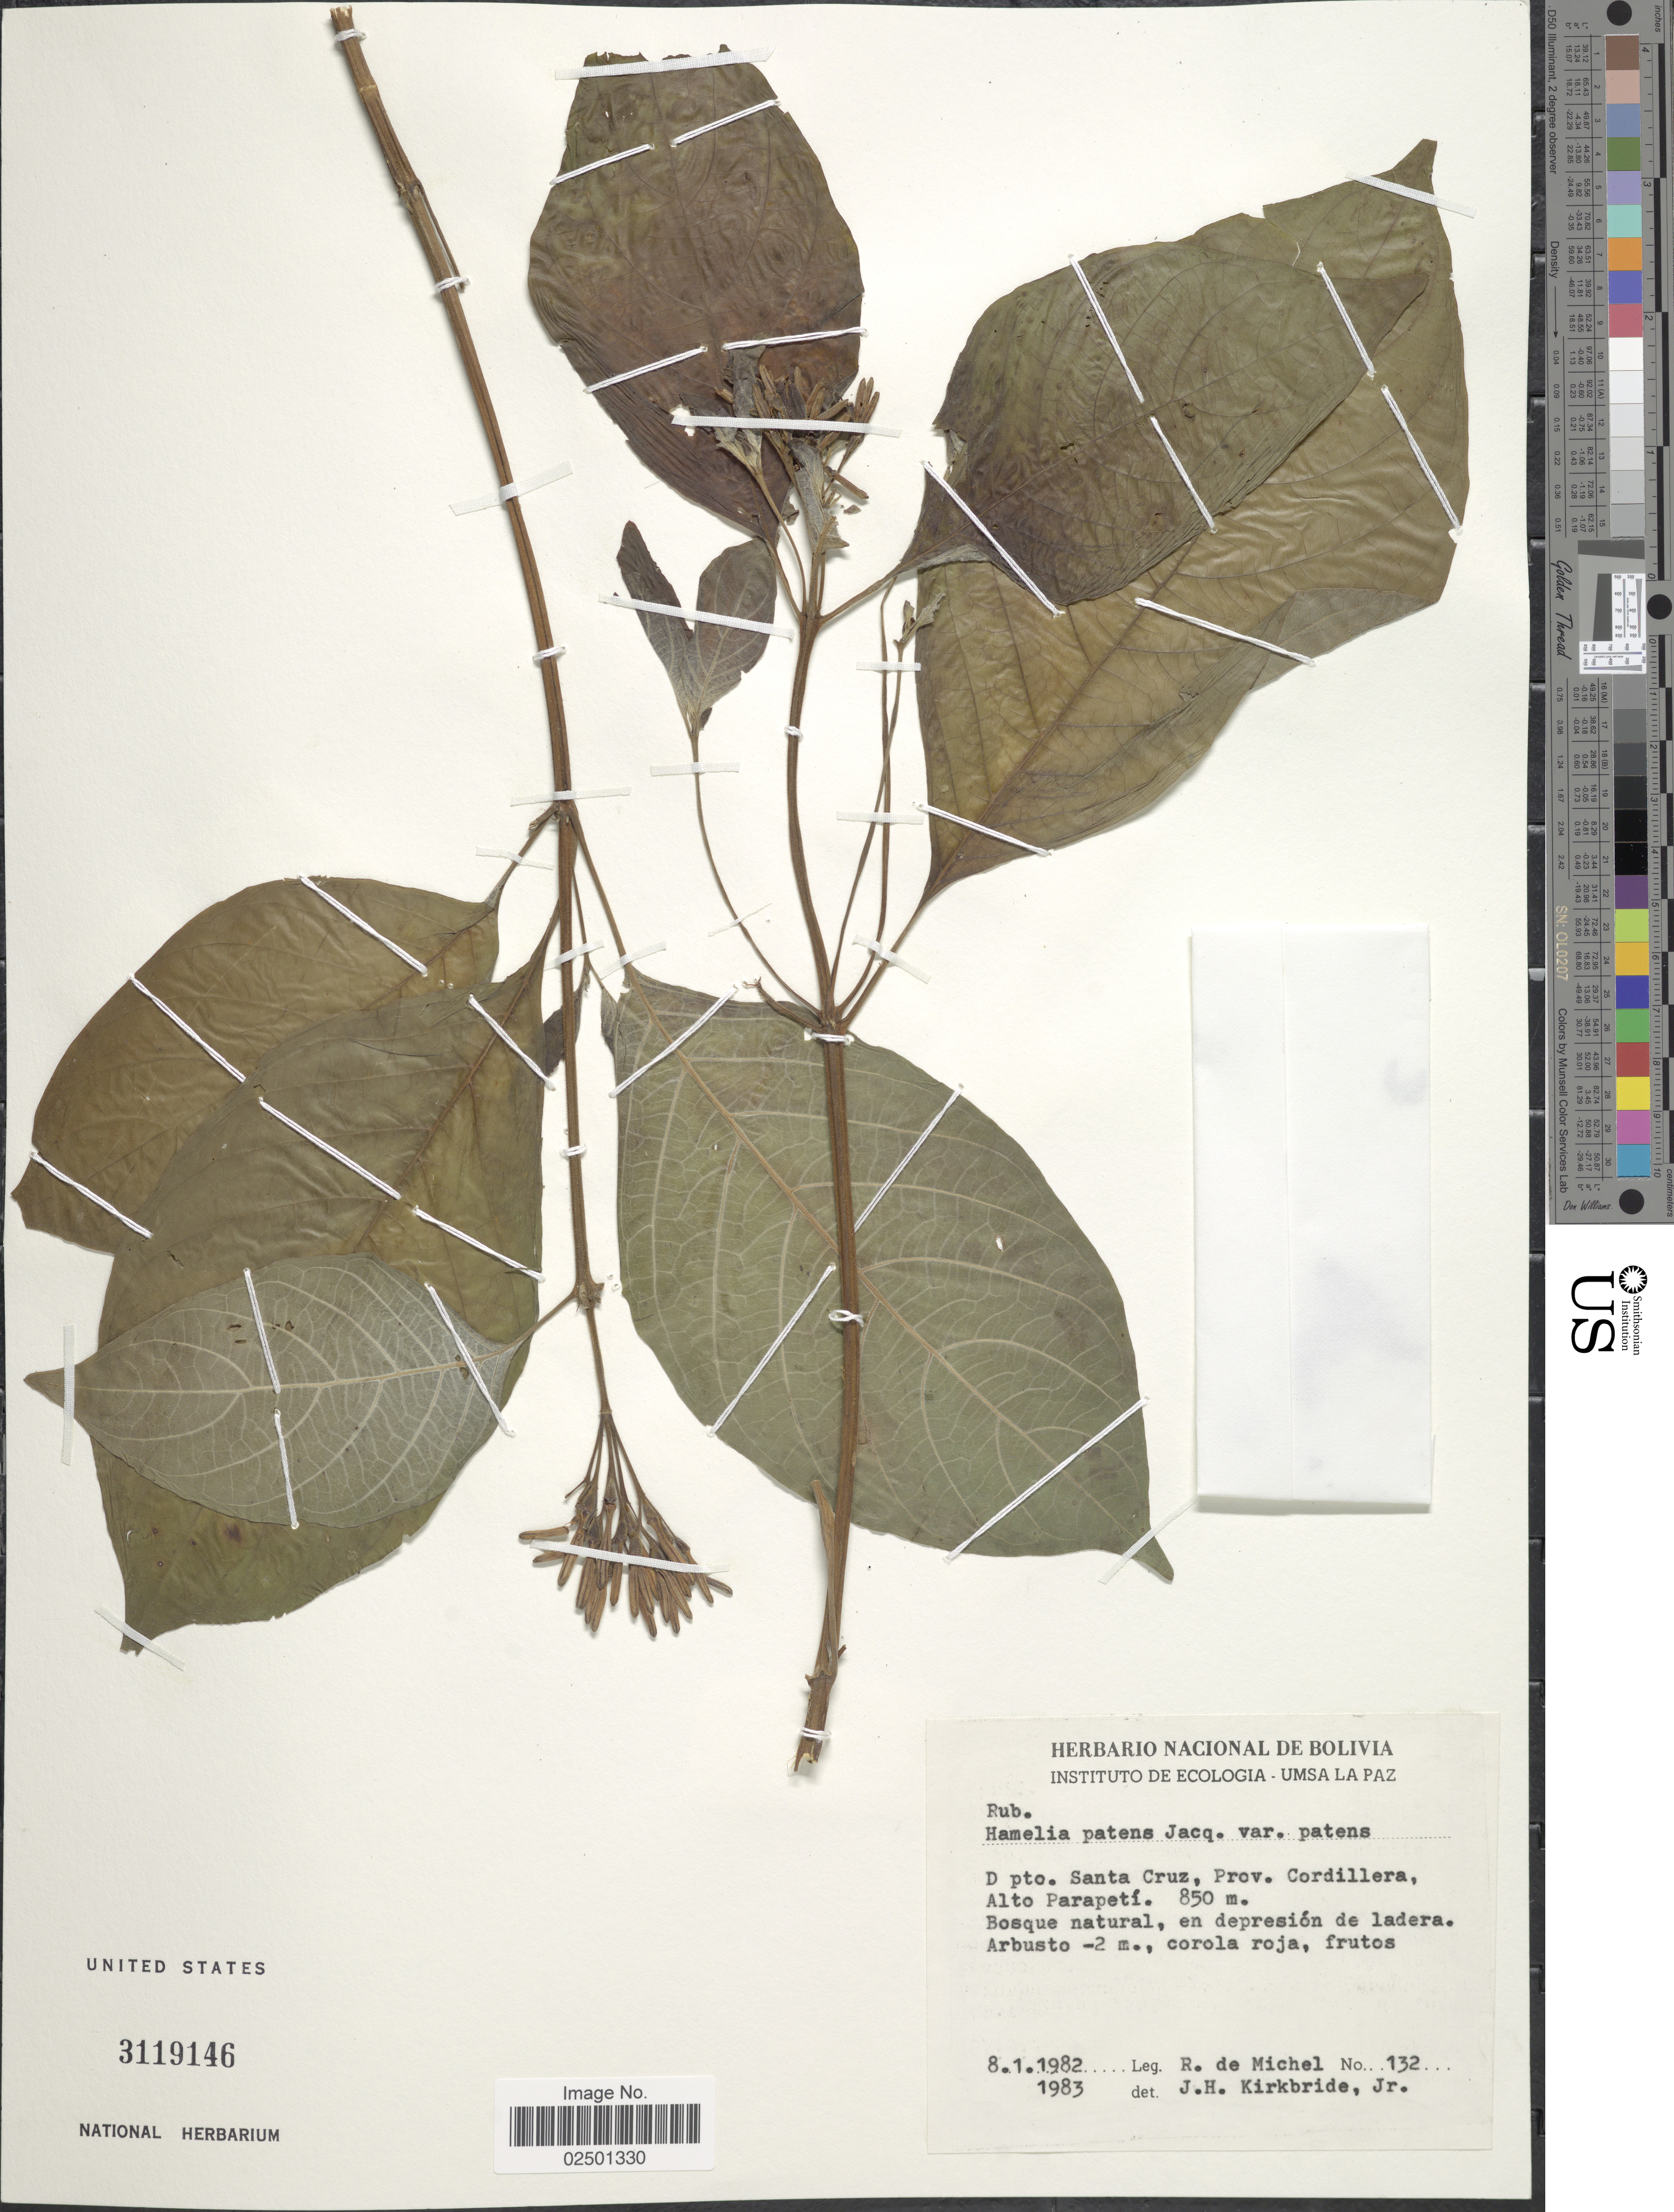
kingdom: Plantae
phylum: Tracheophyta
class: Magnoliopsida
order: Gentianales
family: Rubiaceae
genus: Hamelia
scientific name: Hamelia patens var. patens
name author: Jacq.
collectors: R. d. Michel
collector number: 132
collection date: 1982-01-08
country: Bolivia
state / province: Santa Cruz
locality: Dpto. Santa Cruz, Prov. Cordillera, Alto Parapeti.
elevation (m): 850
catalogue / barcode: US 3119146